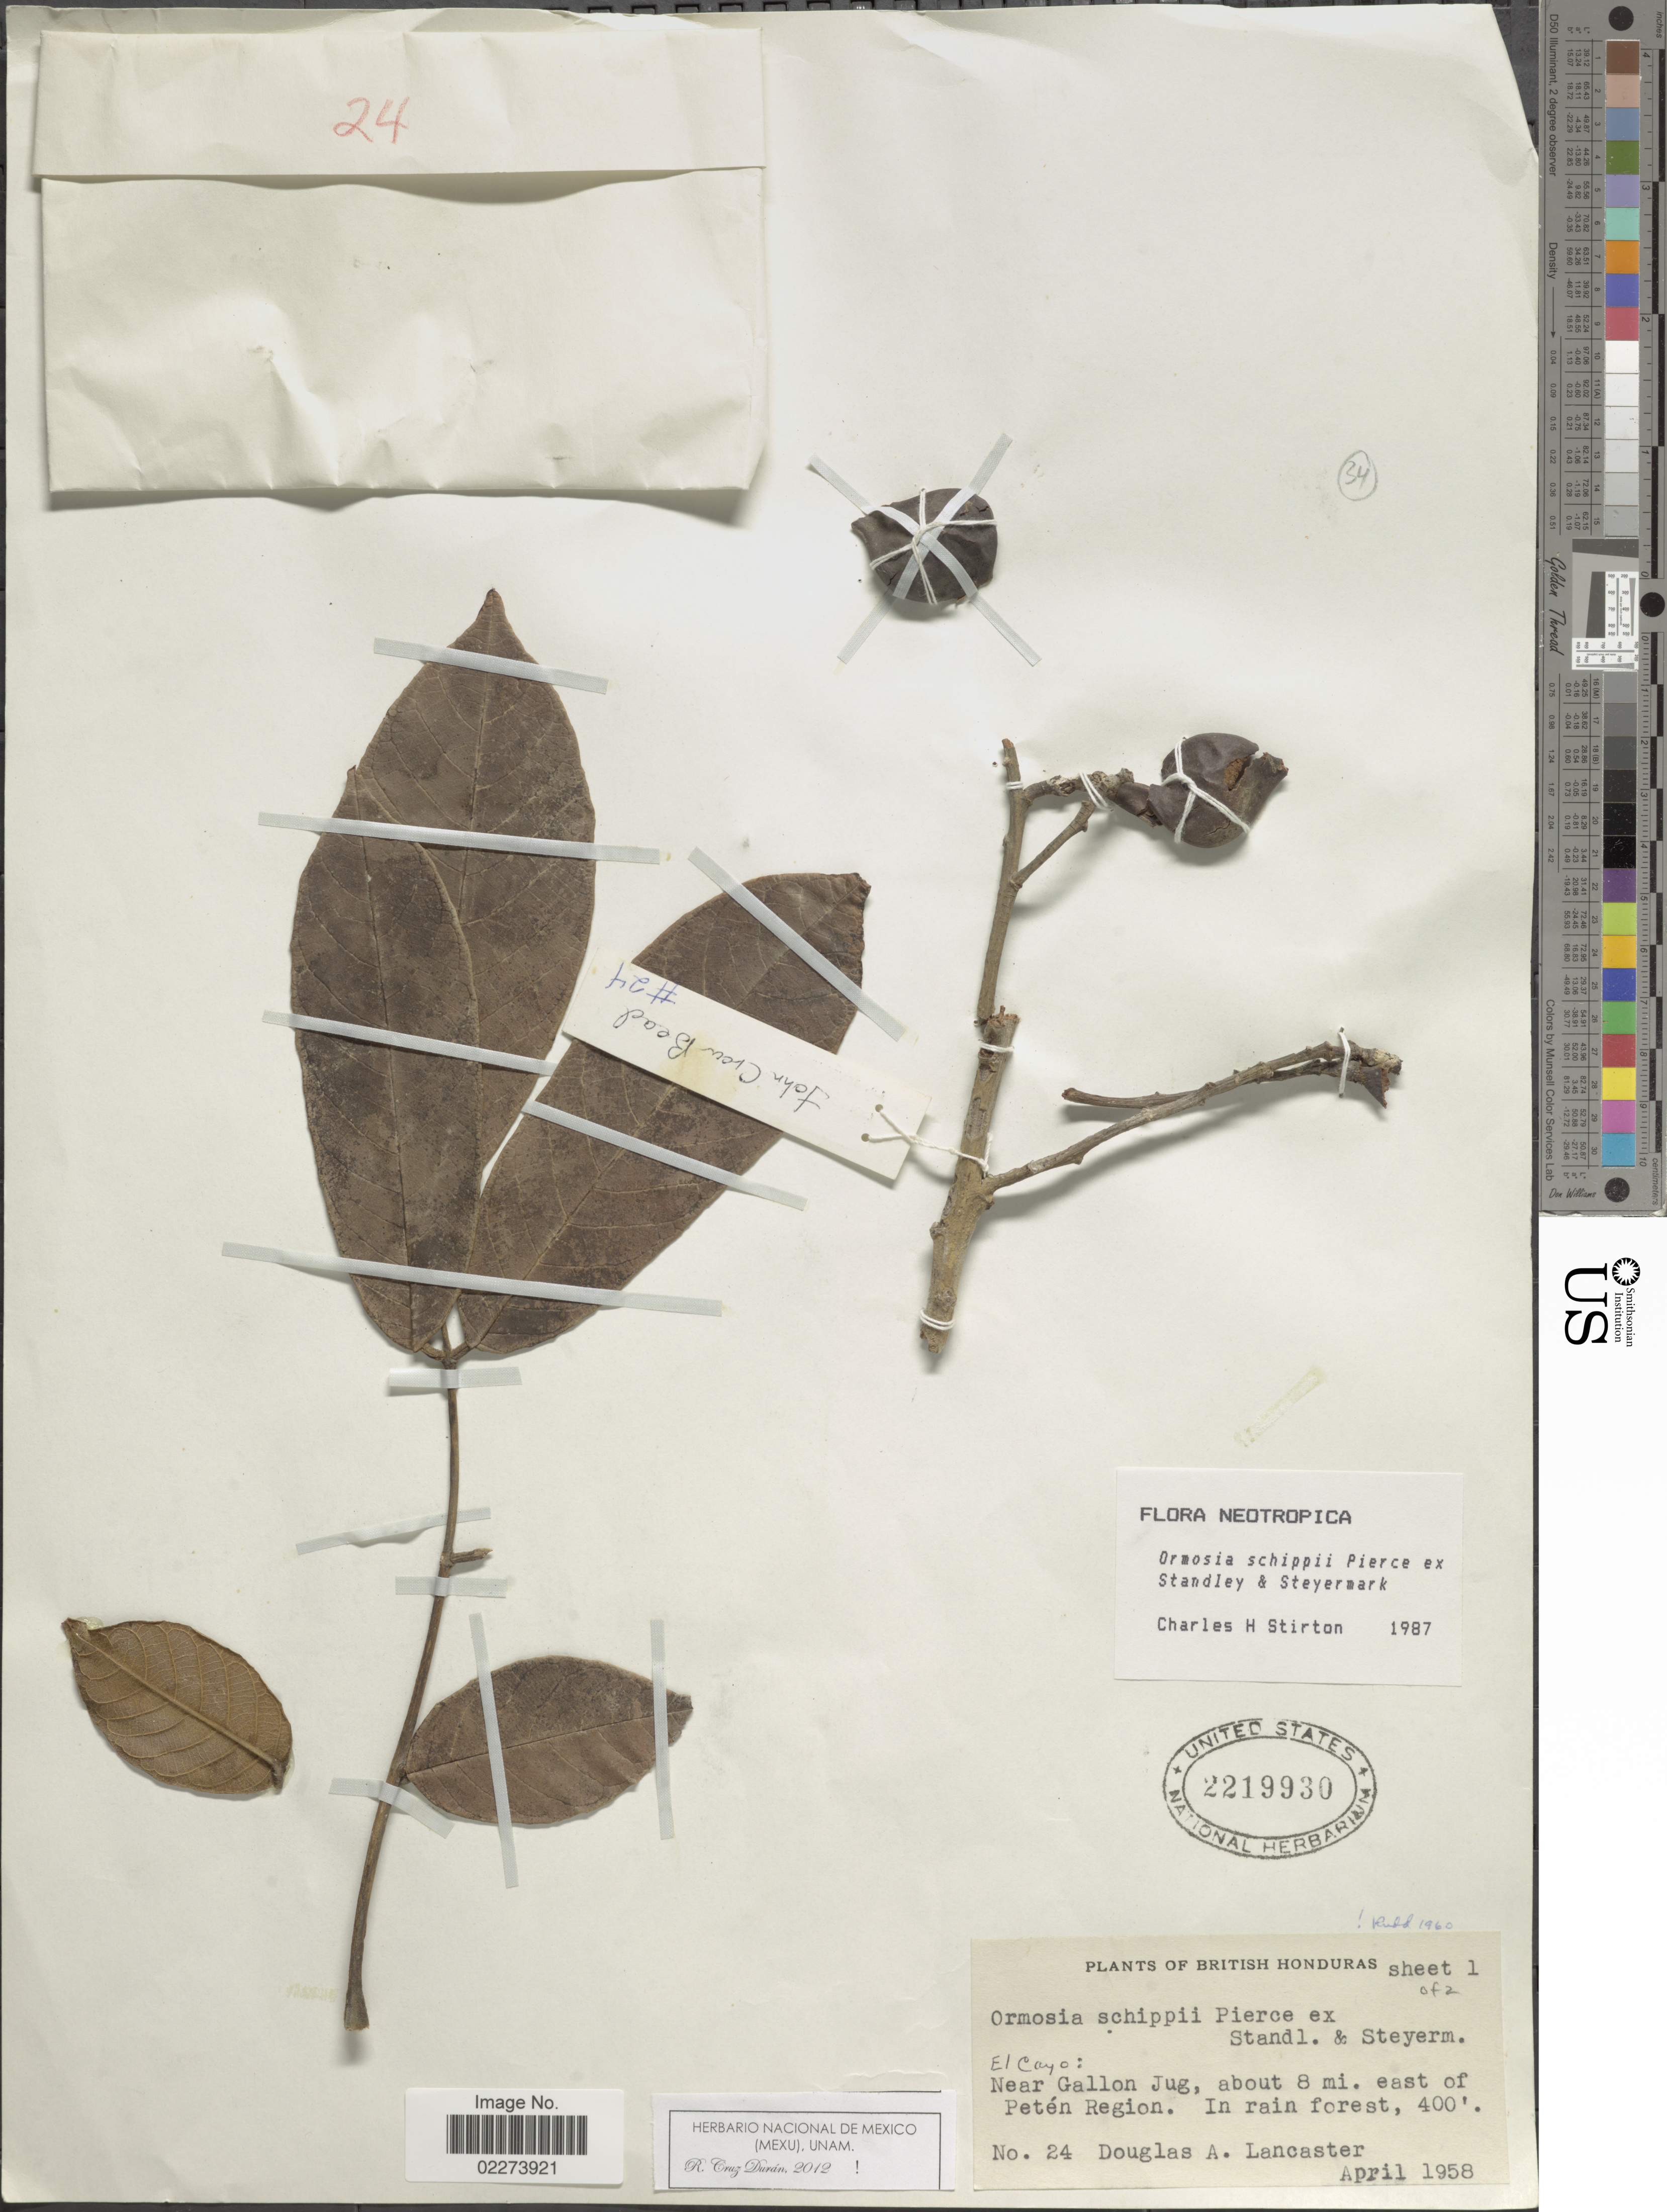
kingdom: Plantae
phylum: Tracheophyta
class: Magnoliopsida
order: Fabales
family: Fabaceae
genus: Ormosia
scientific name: Ormosia schippii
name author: Pierce ex Standl. & Steyerm.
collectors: D. Lancaster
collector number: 24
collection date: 1958-04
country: Belize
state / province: Cayo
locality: British Honduras, El Cayo: Near Gallon Jug, about 8 mi. east of Peten Region, In rain forest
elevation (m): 122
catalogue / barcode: US 2219930